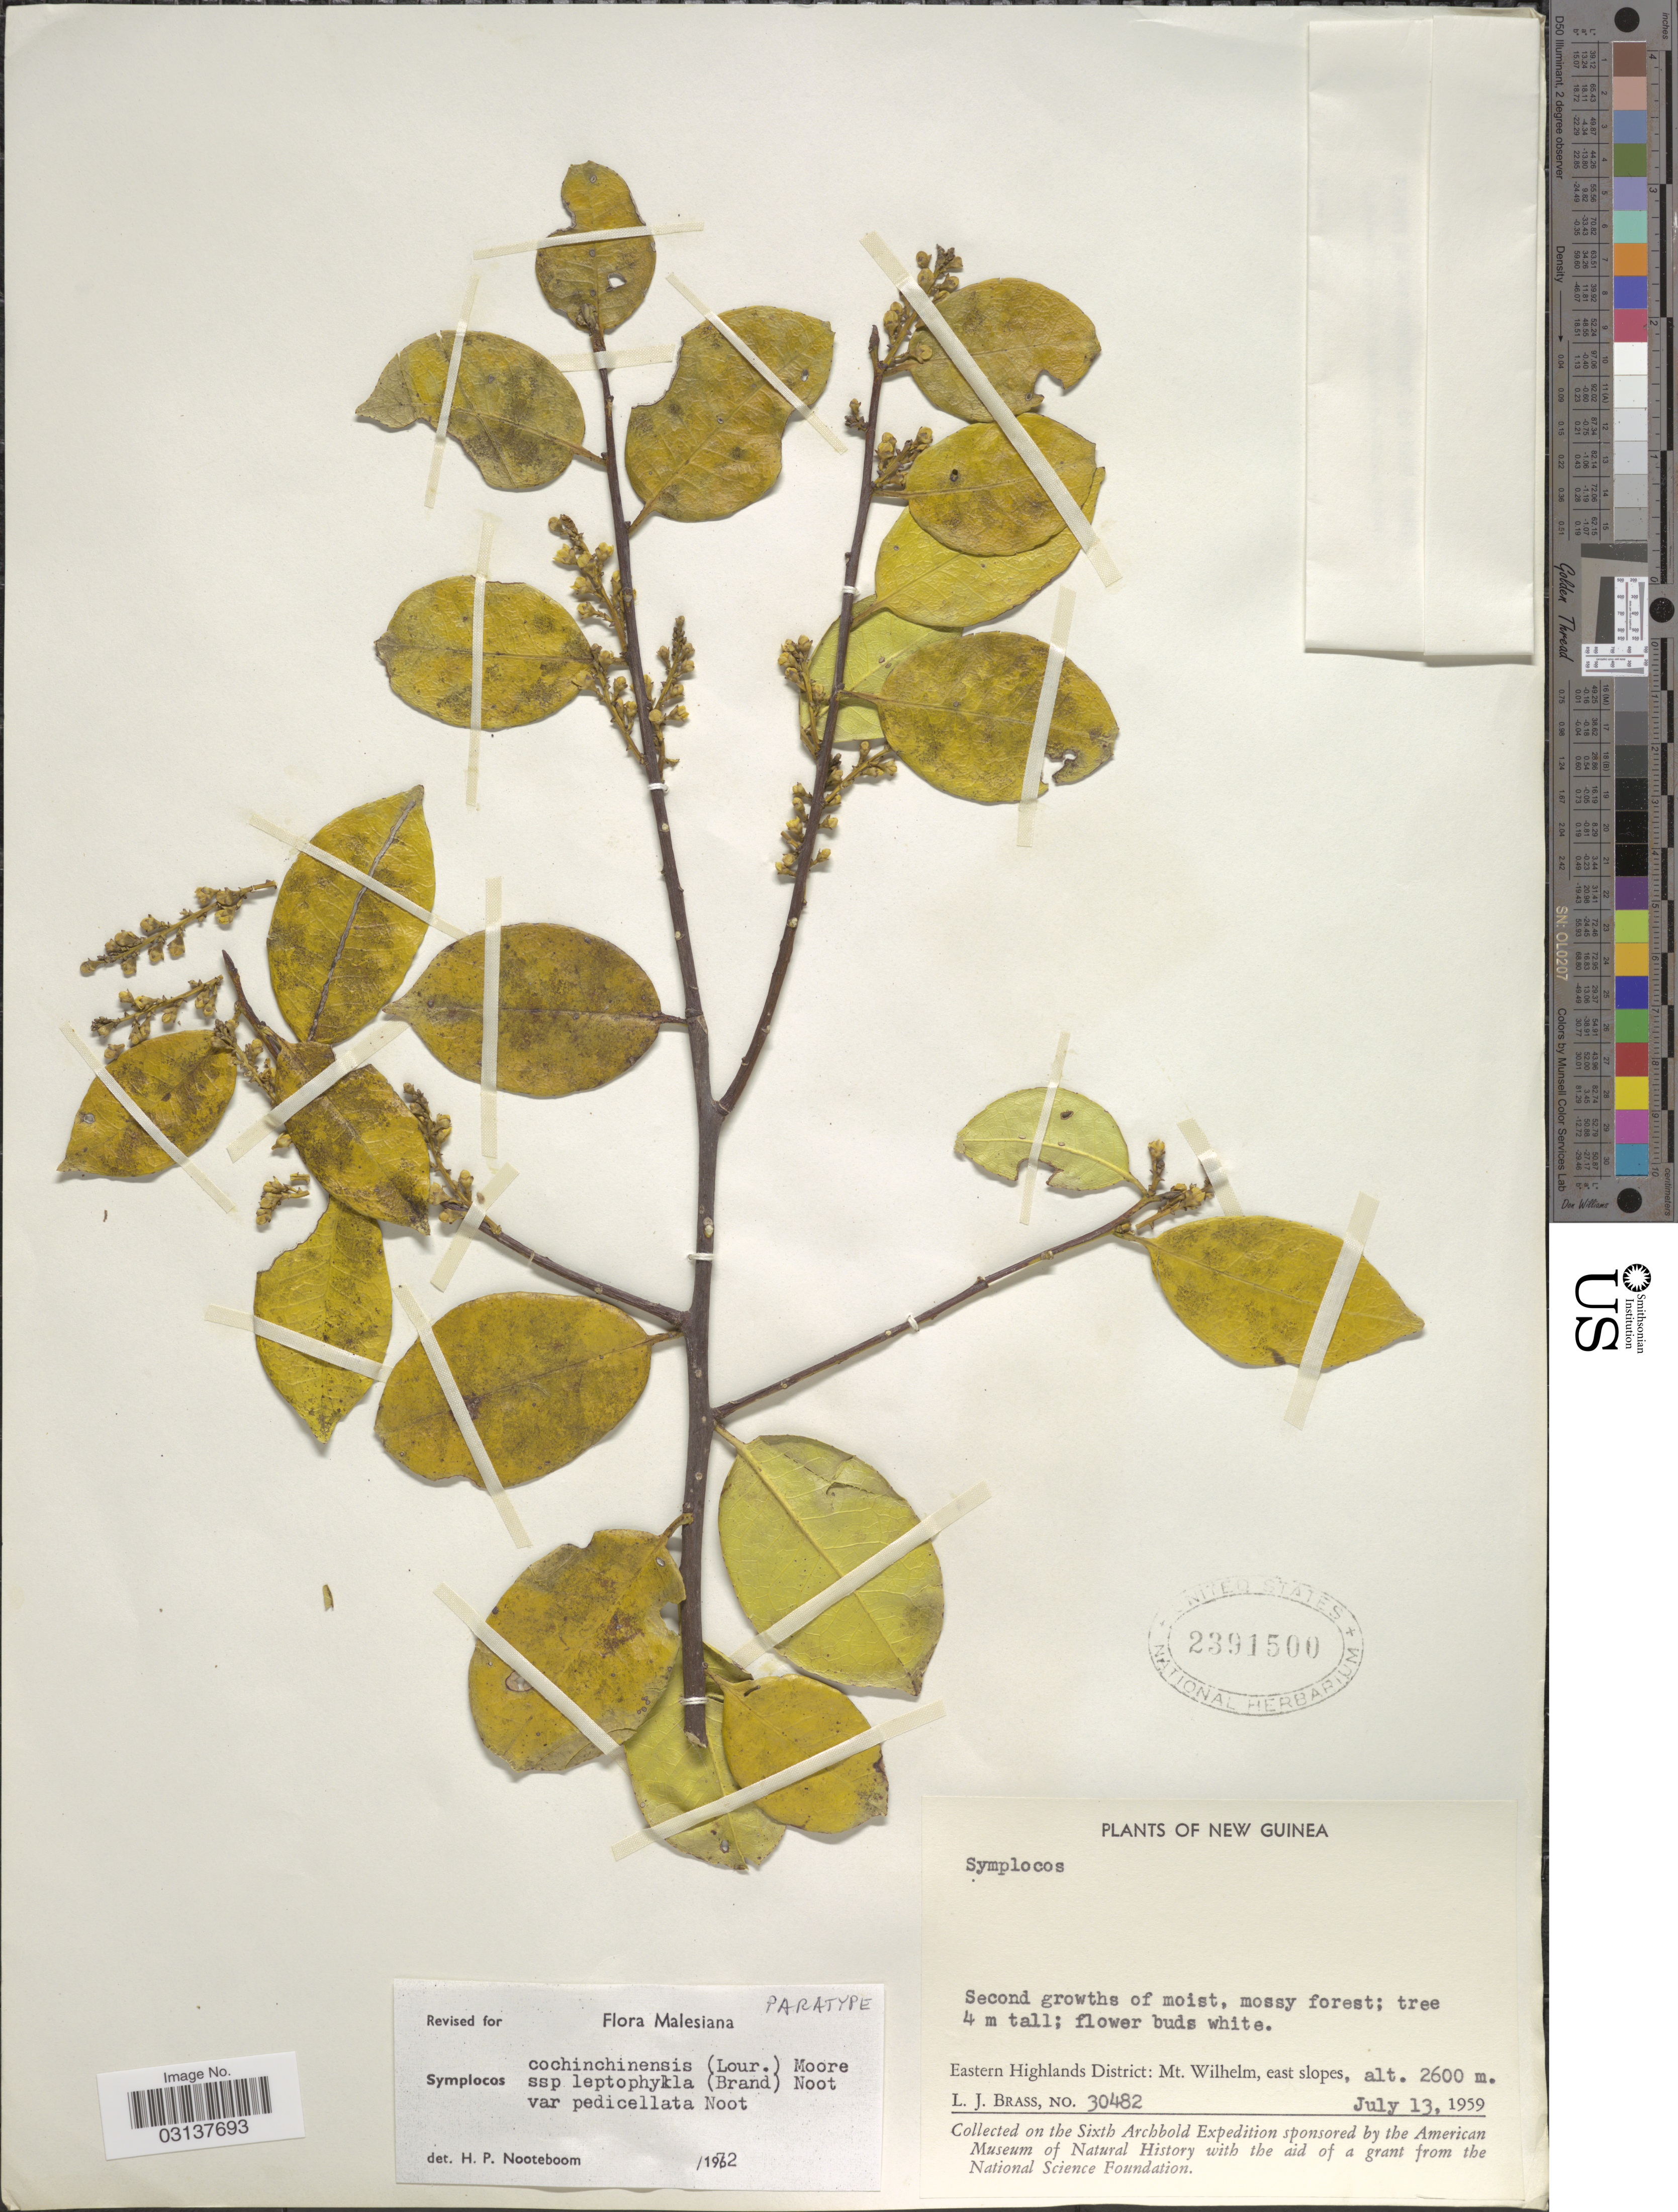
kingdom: Plantae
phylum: Tracheophyta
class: Magnoliopsida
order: Ericales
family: Symplocaceae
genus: Symplocos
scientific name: Symplocos cochinchinensis var. pedicellata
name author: Noot.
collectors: L. J. Brass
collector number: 30482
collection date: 1959-07-13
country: Papua New Guinea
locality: New Guinea, Eastern Highlands District: Mt. Wilhelm, east slopes.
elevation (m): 2600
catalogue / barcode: US 2391500